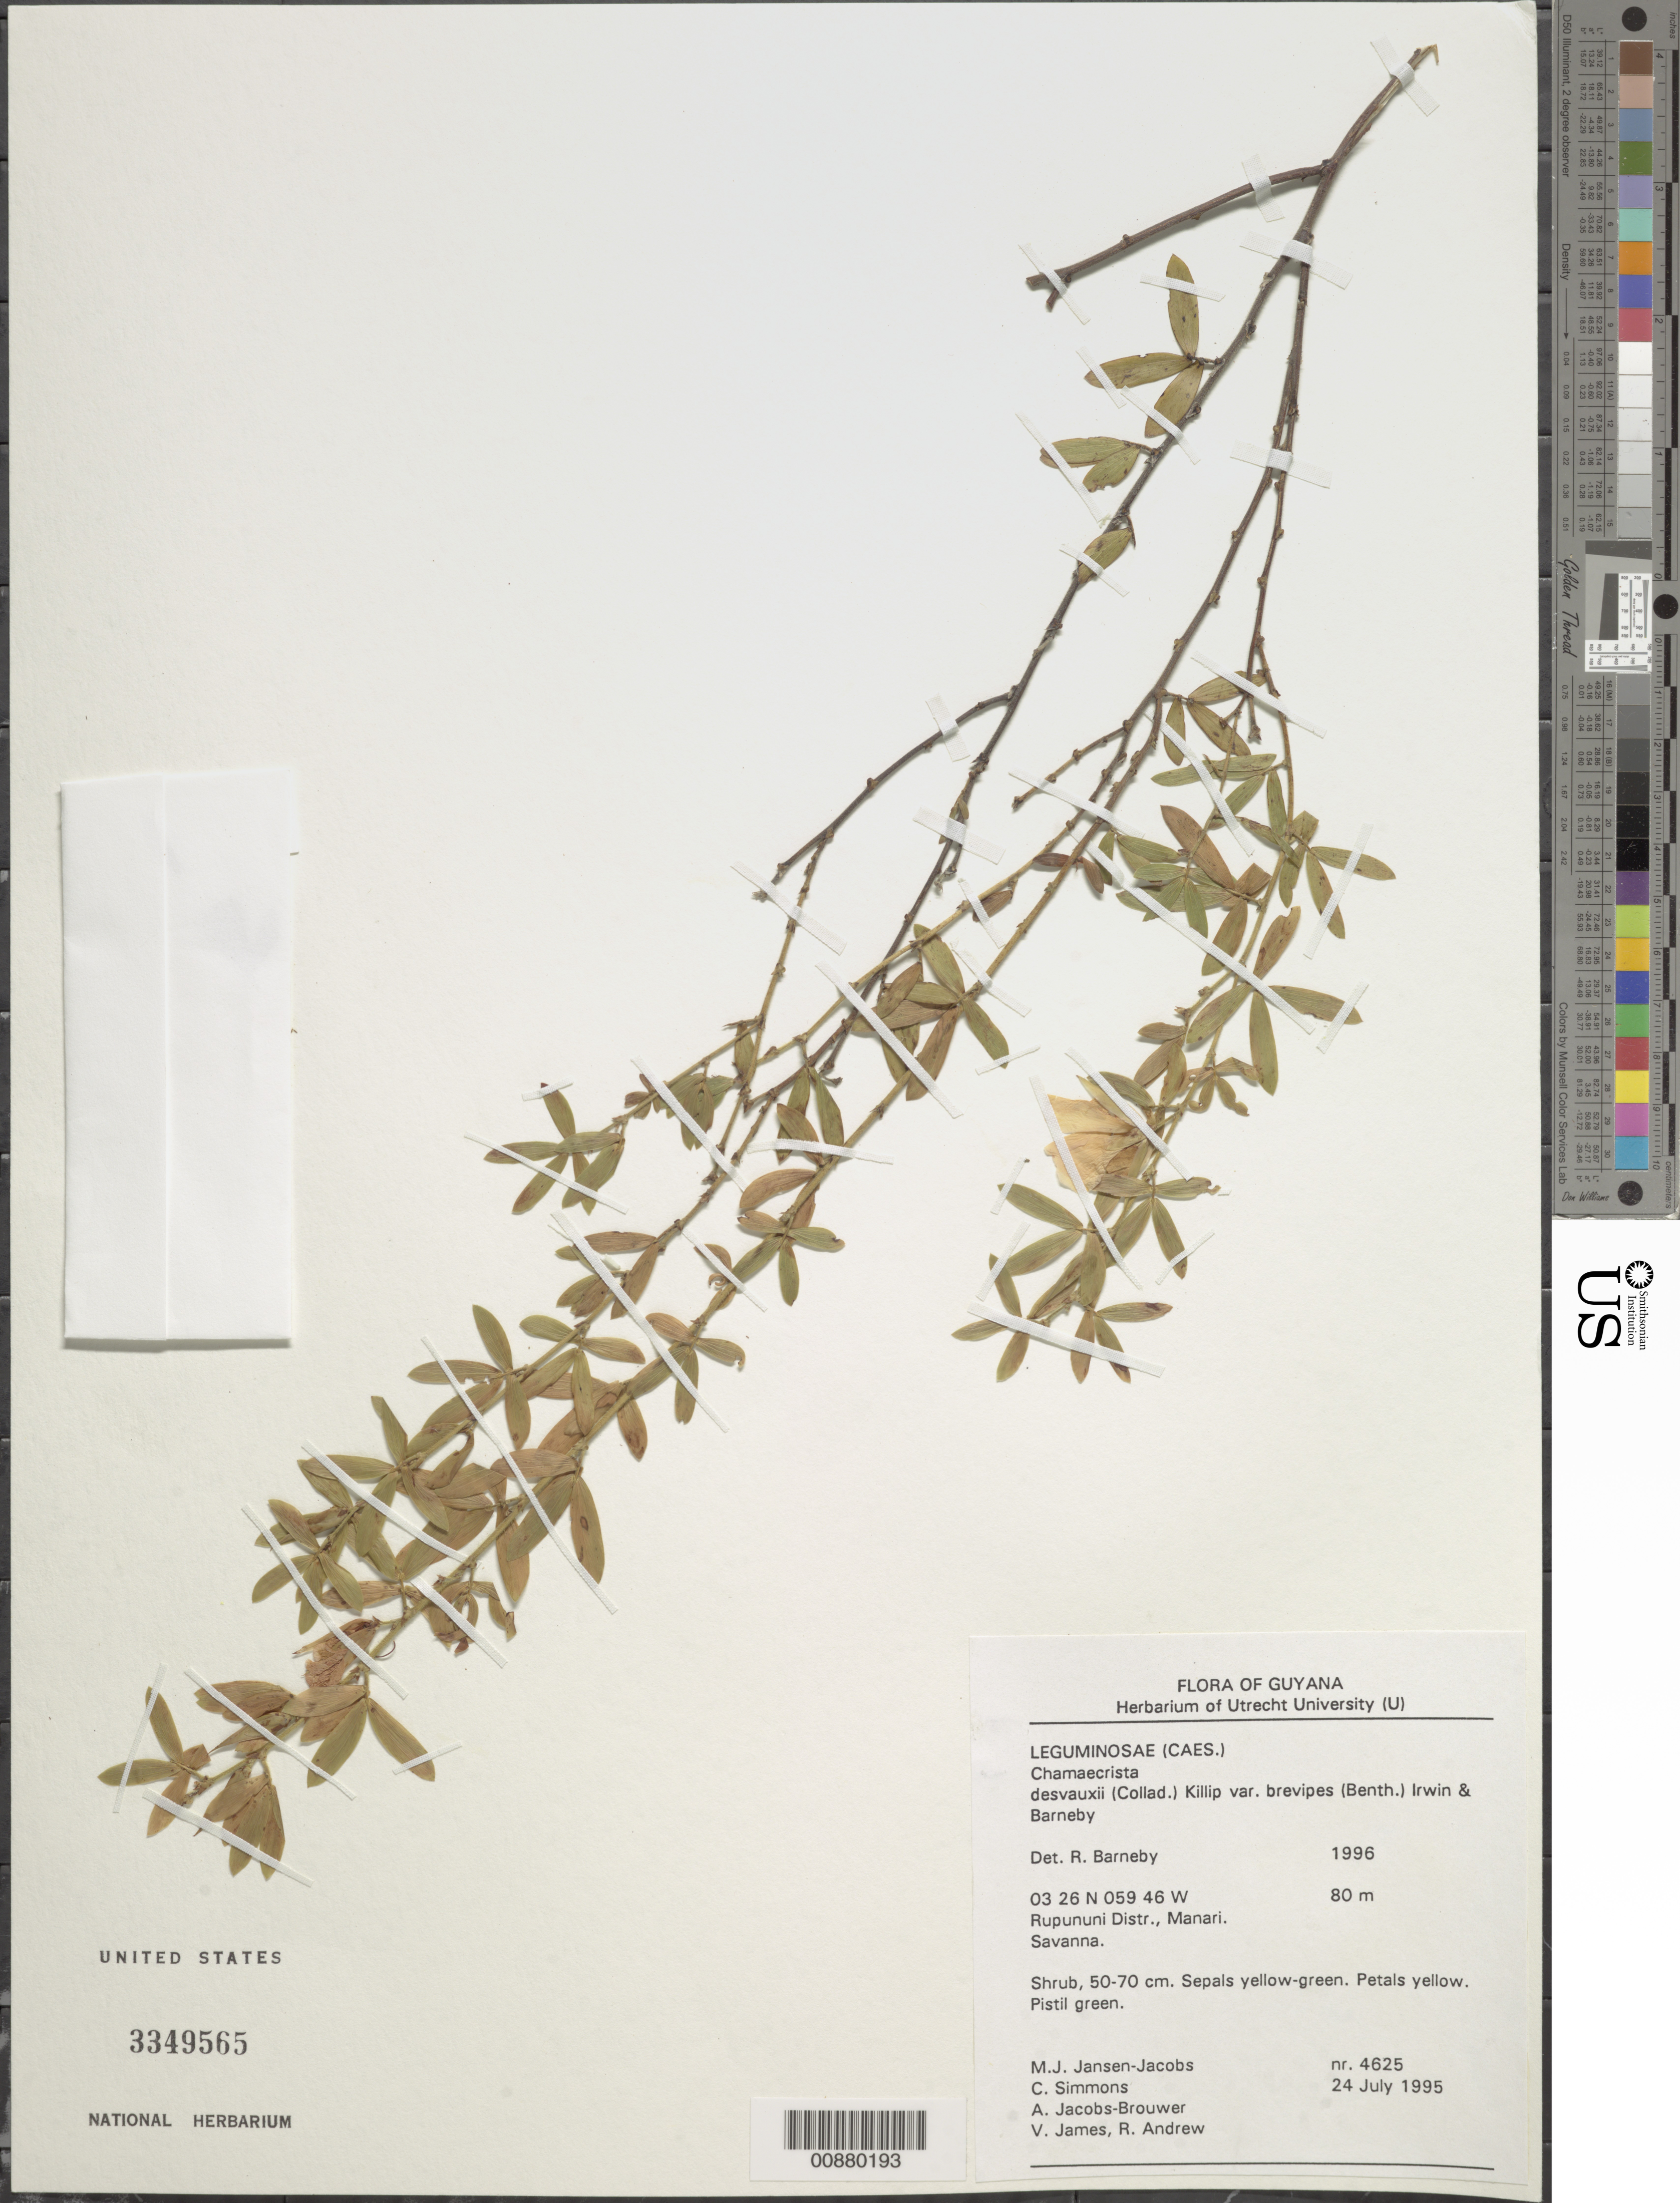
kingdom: Plantae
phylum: Tracheophyta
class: Magnoliopsida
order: Fabales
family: Fabaceae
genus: Chamaecrista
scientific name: Chamaecrista desvauxii var. brevipes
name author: (Benth.) H.S. Irwin & Barneby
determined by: Barneby, Rupert C., (NY)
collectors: M. J. Jansen-Jacobs, C. Simons, A. Jacobs-Brouwer, V. James & R. Andrew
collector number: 4625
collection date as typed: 24-Jul-95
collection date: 1995-07-24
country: Guyana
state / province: U. Takutu-U. Essequibo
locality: Manari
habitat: Savanna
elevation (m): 80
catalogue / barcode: US 3349565